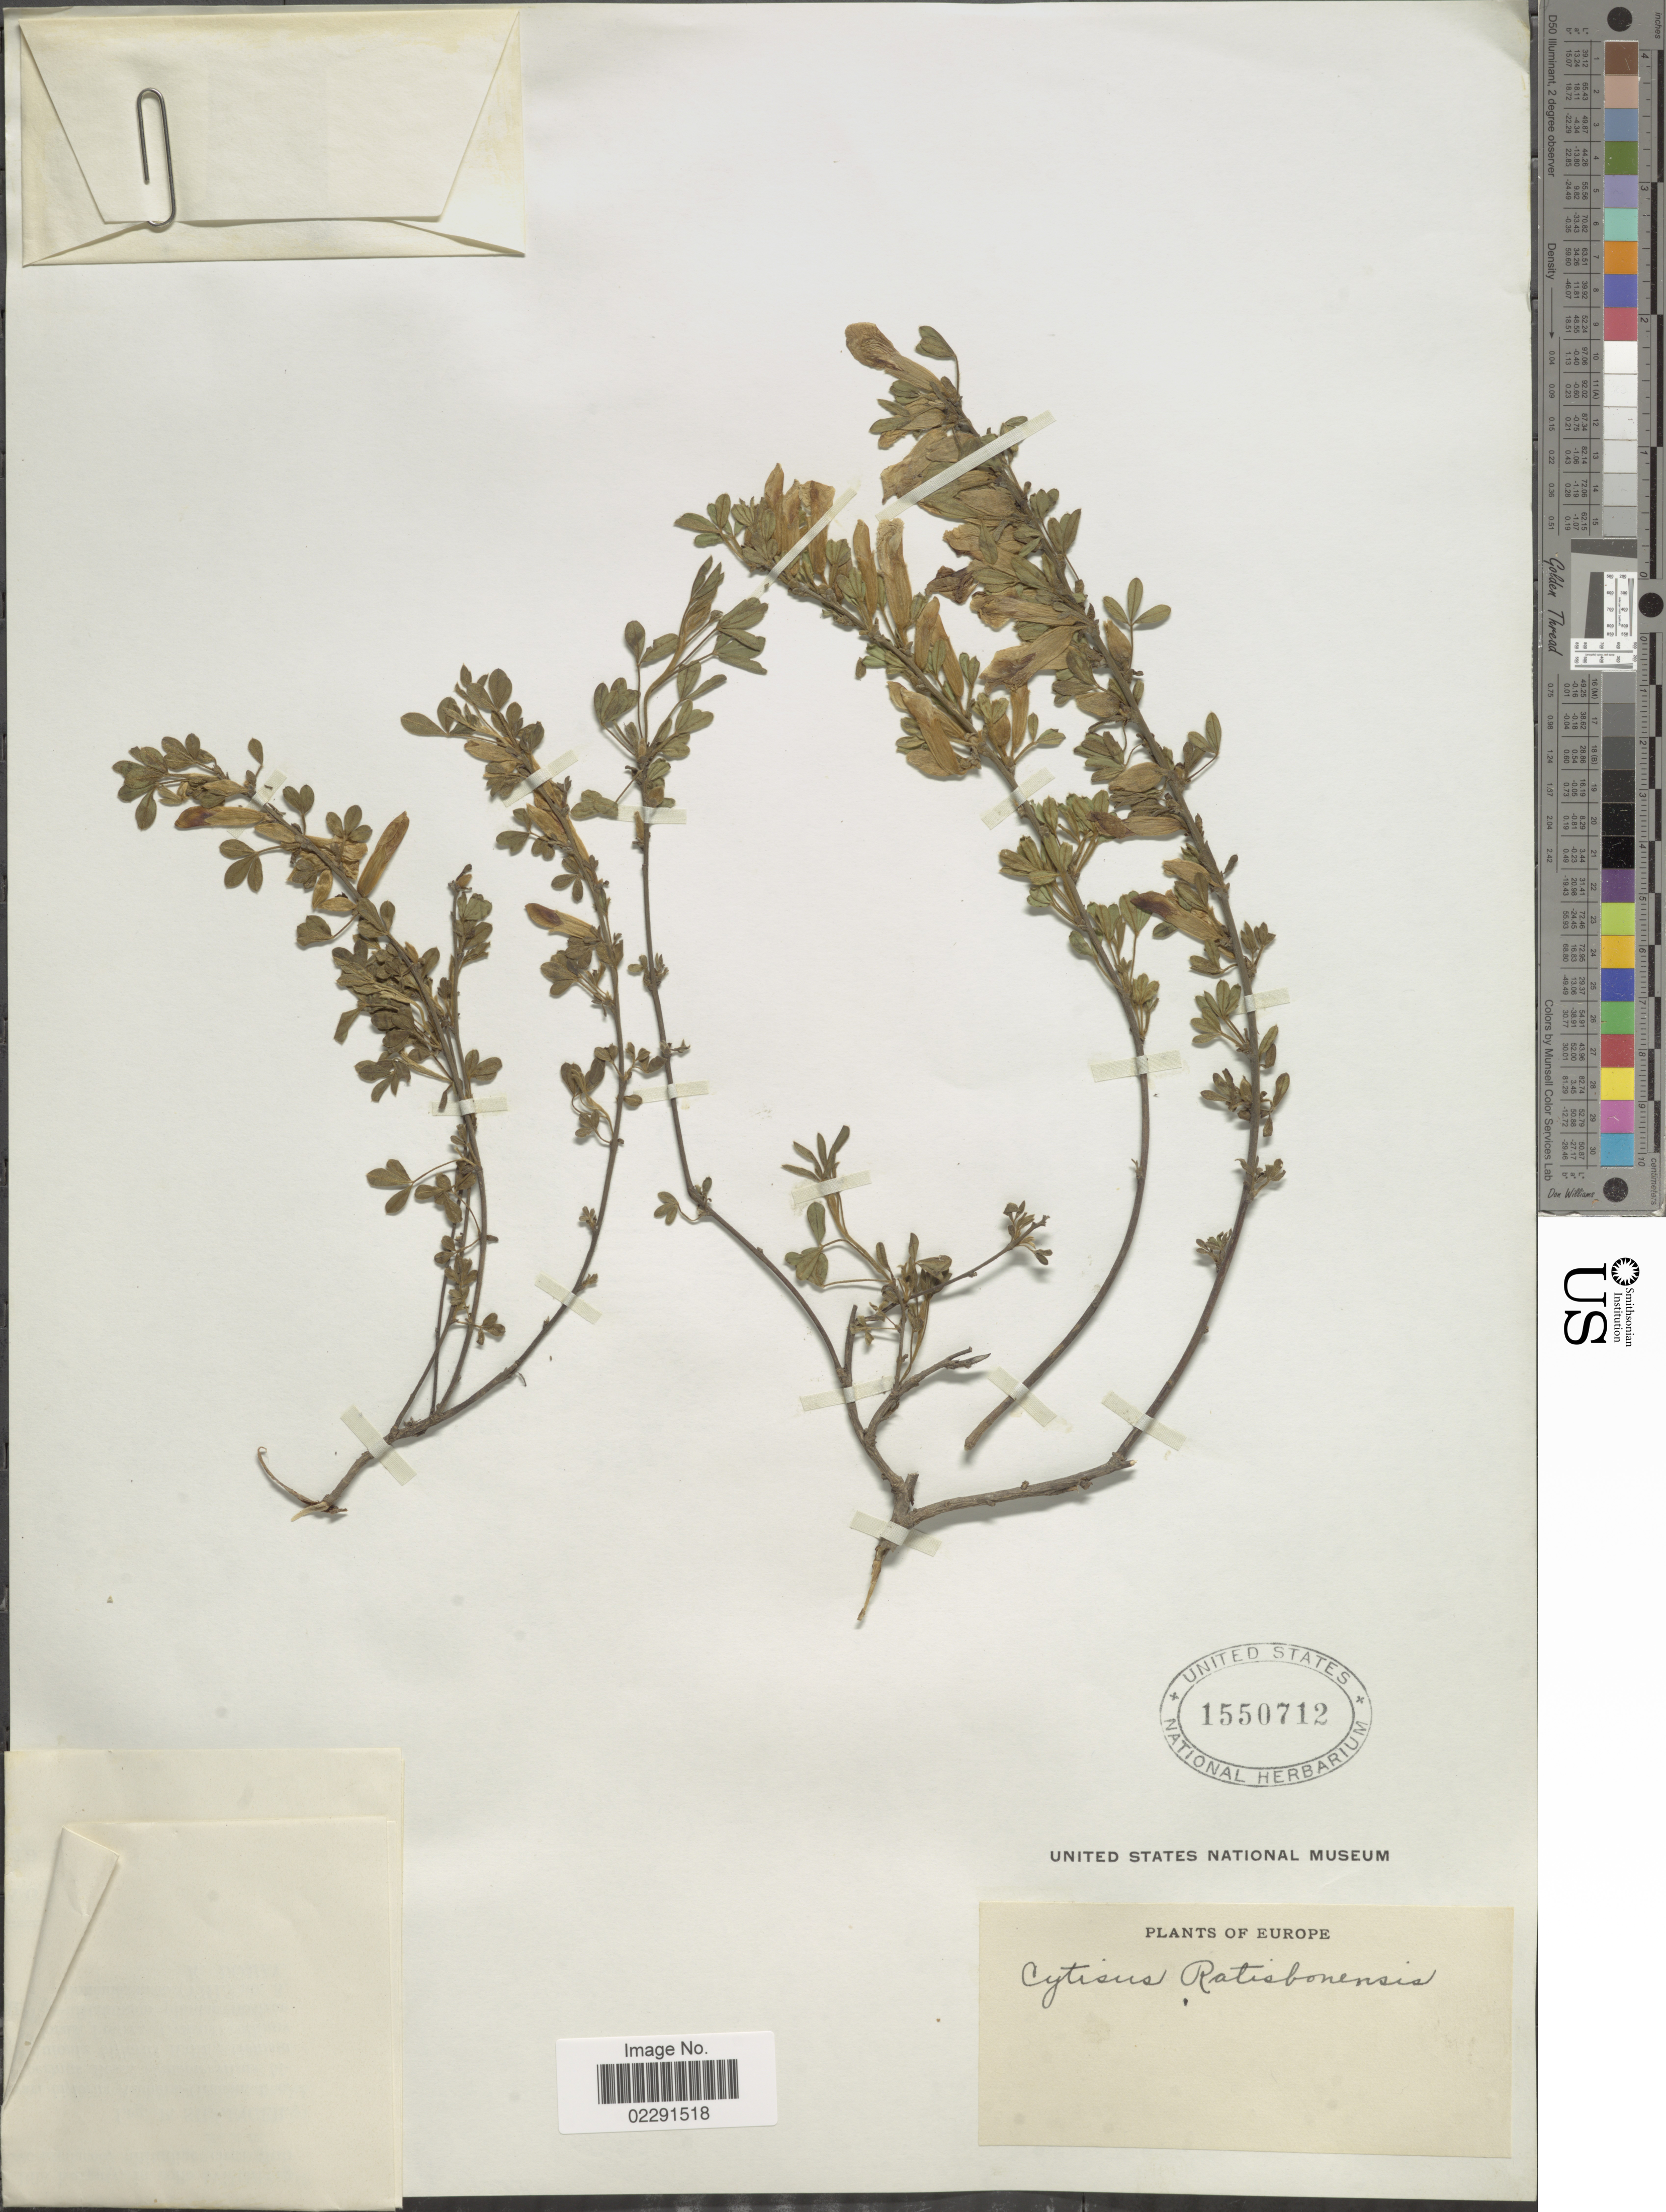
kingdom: Plantae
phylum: Tracheophyta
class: Magnoliopsida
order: Fabales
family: Fabaceae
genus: Cytisus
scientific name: Cytisus ratisbonensis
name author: Schaeff.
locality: Europe.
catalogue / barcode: US 1550712